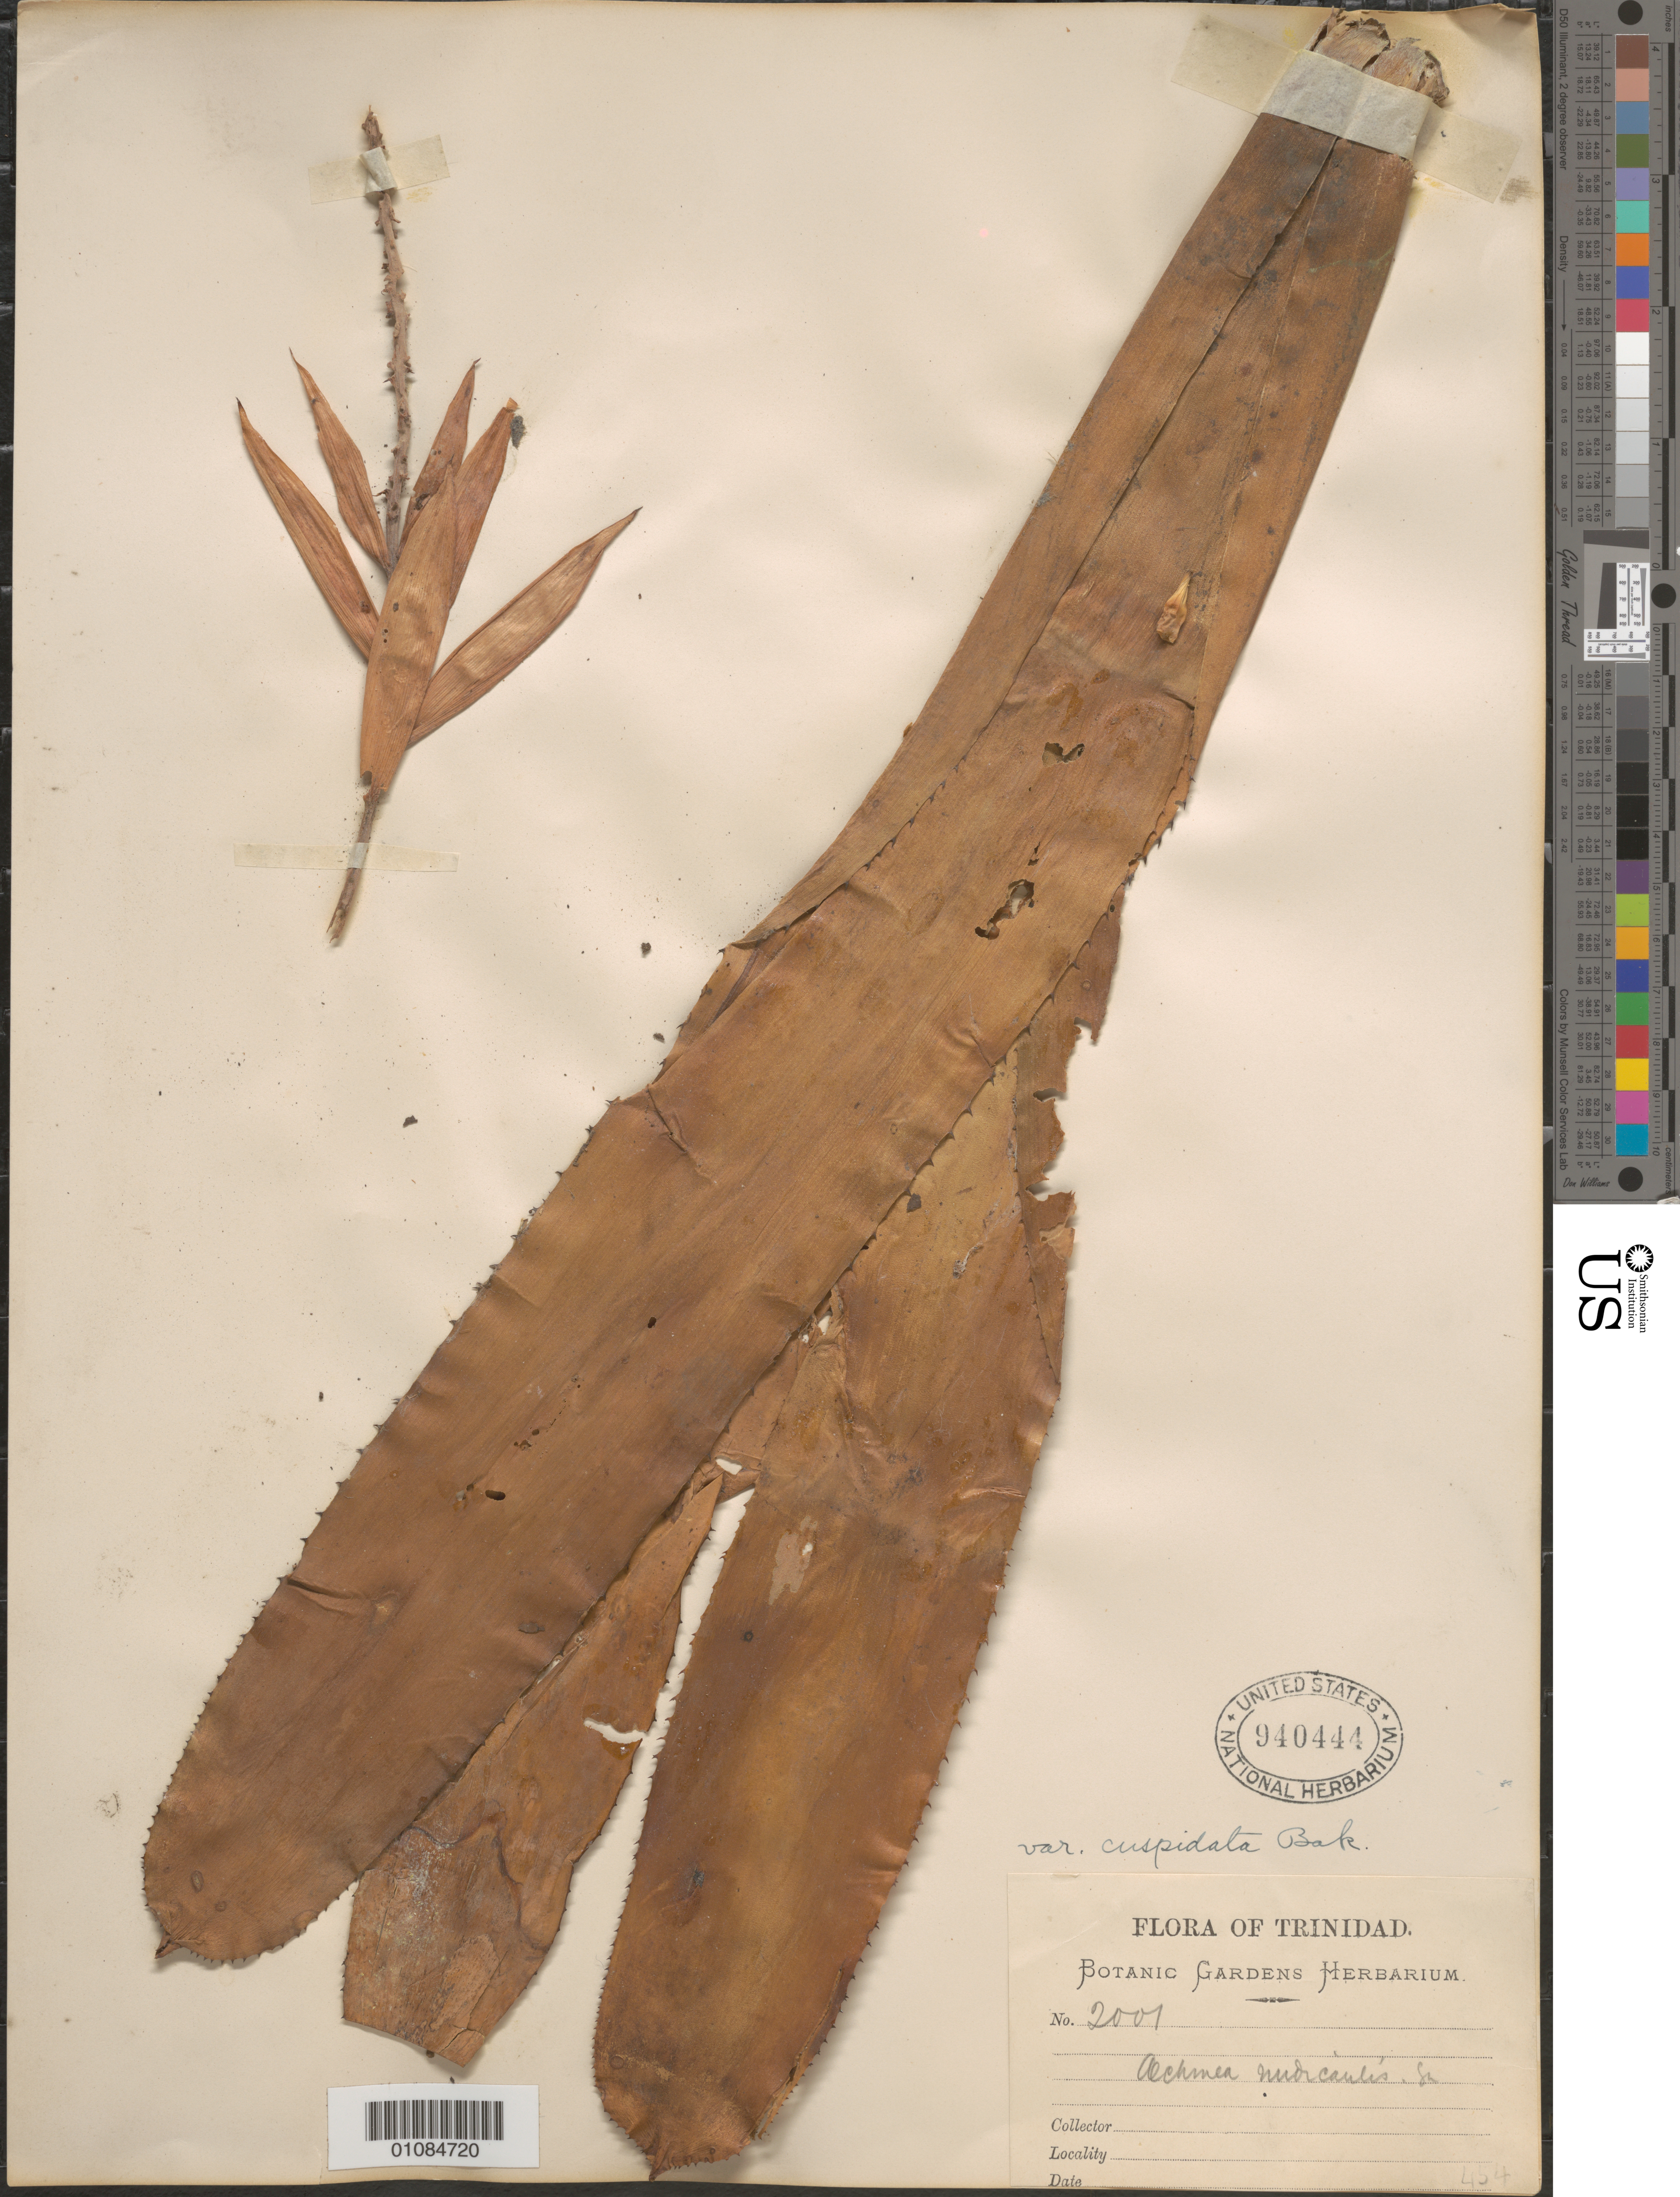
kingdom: Plantae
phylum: Tracheophyta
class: Liliopsida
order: Poales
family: Bromeliaceae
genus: Aechmea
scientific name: Aechmea nudicaulis var. cuspidata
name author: Baker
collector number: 2001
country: Trinidad and Tobago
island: Trinidad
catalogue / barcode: US 940444